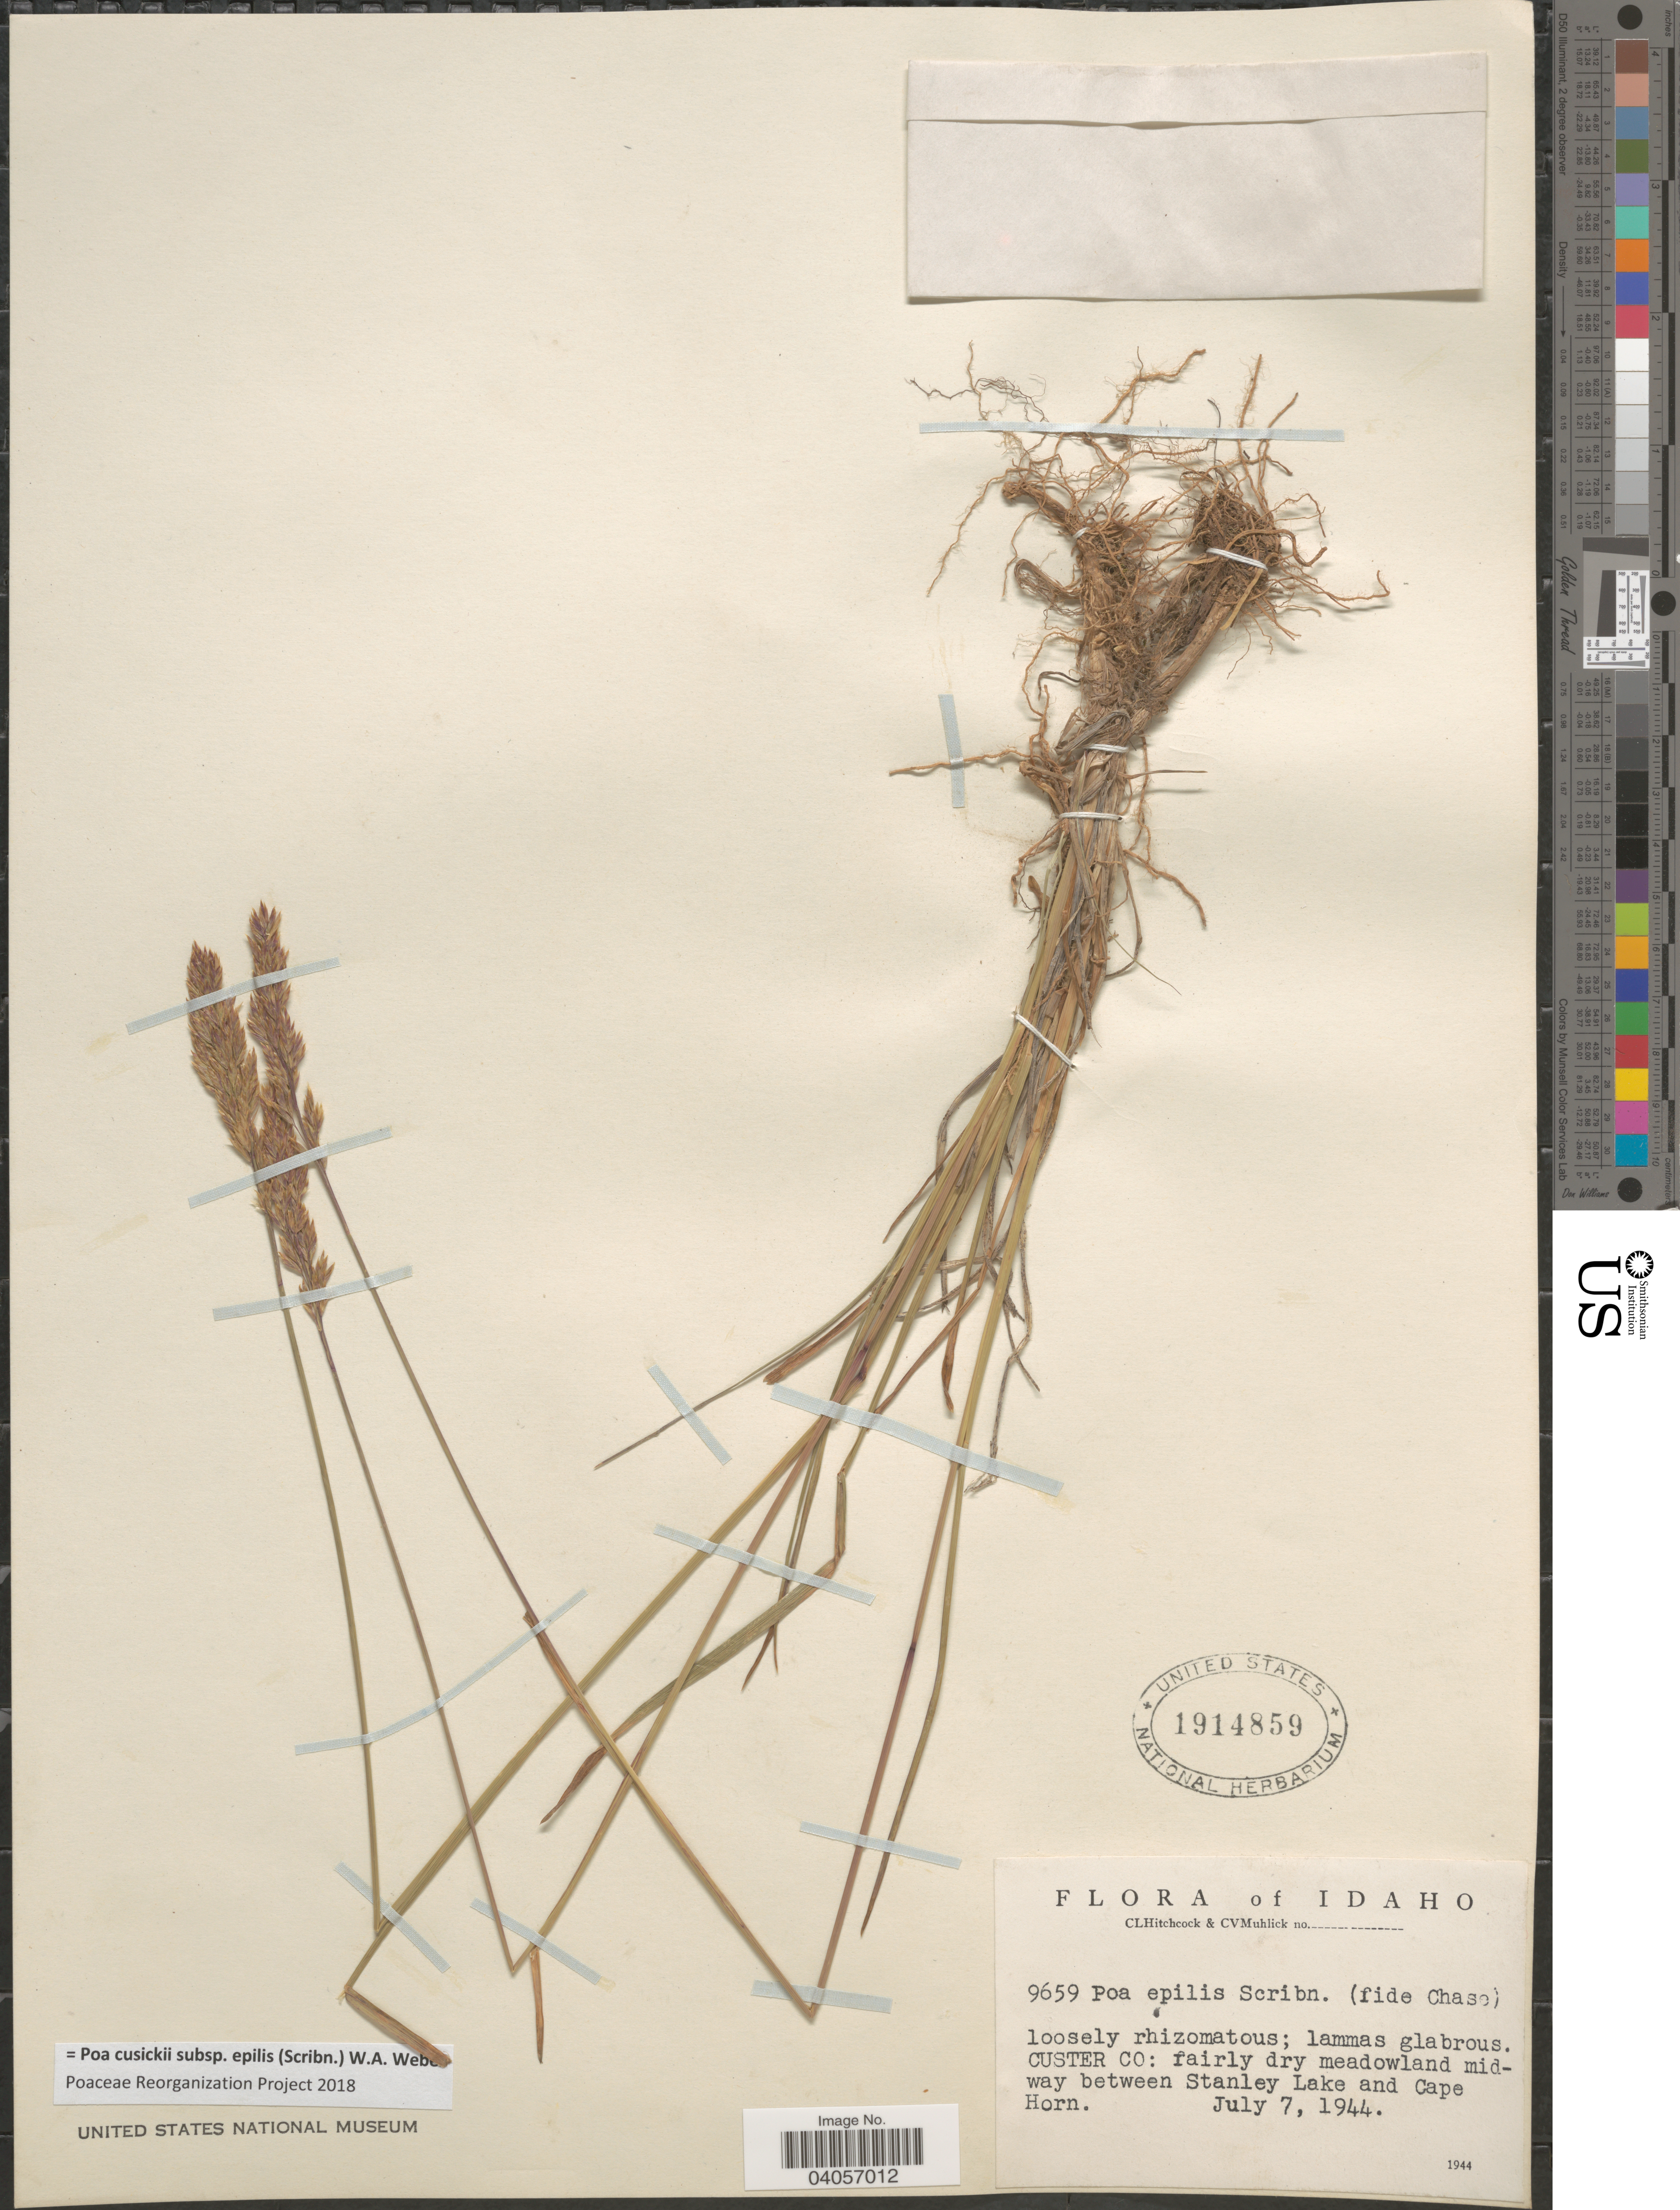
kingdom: Plantae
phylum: Tracheophyta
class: Liliopsida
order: Poales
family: Poaceae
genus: Poa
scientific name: Poa cusickii subsp. epilis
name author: (Scribn.) W.A. Weber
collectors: C. L. Hitchcock & C. V. Muhlick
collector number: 9659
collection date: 1944-07-07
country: United States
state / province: Idaho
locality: Custer Co: fairly dry meadowland midway between Stanley Lake and Cape Horn.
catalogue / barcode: US 1914859